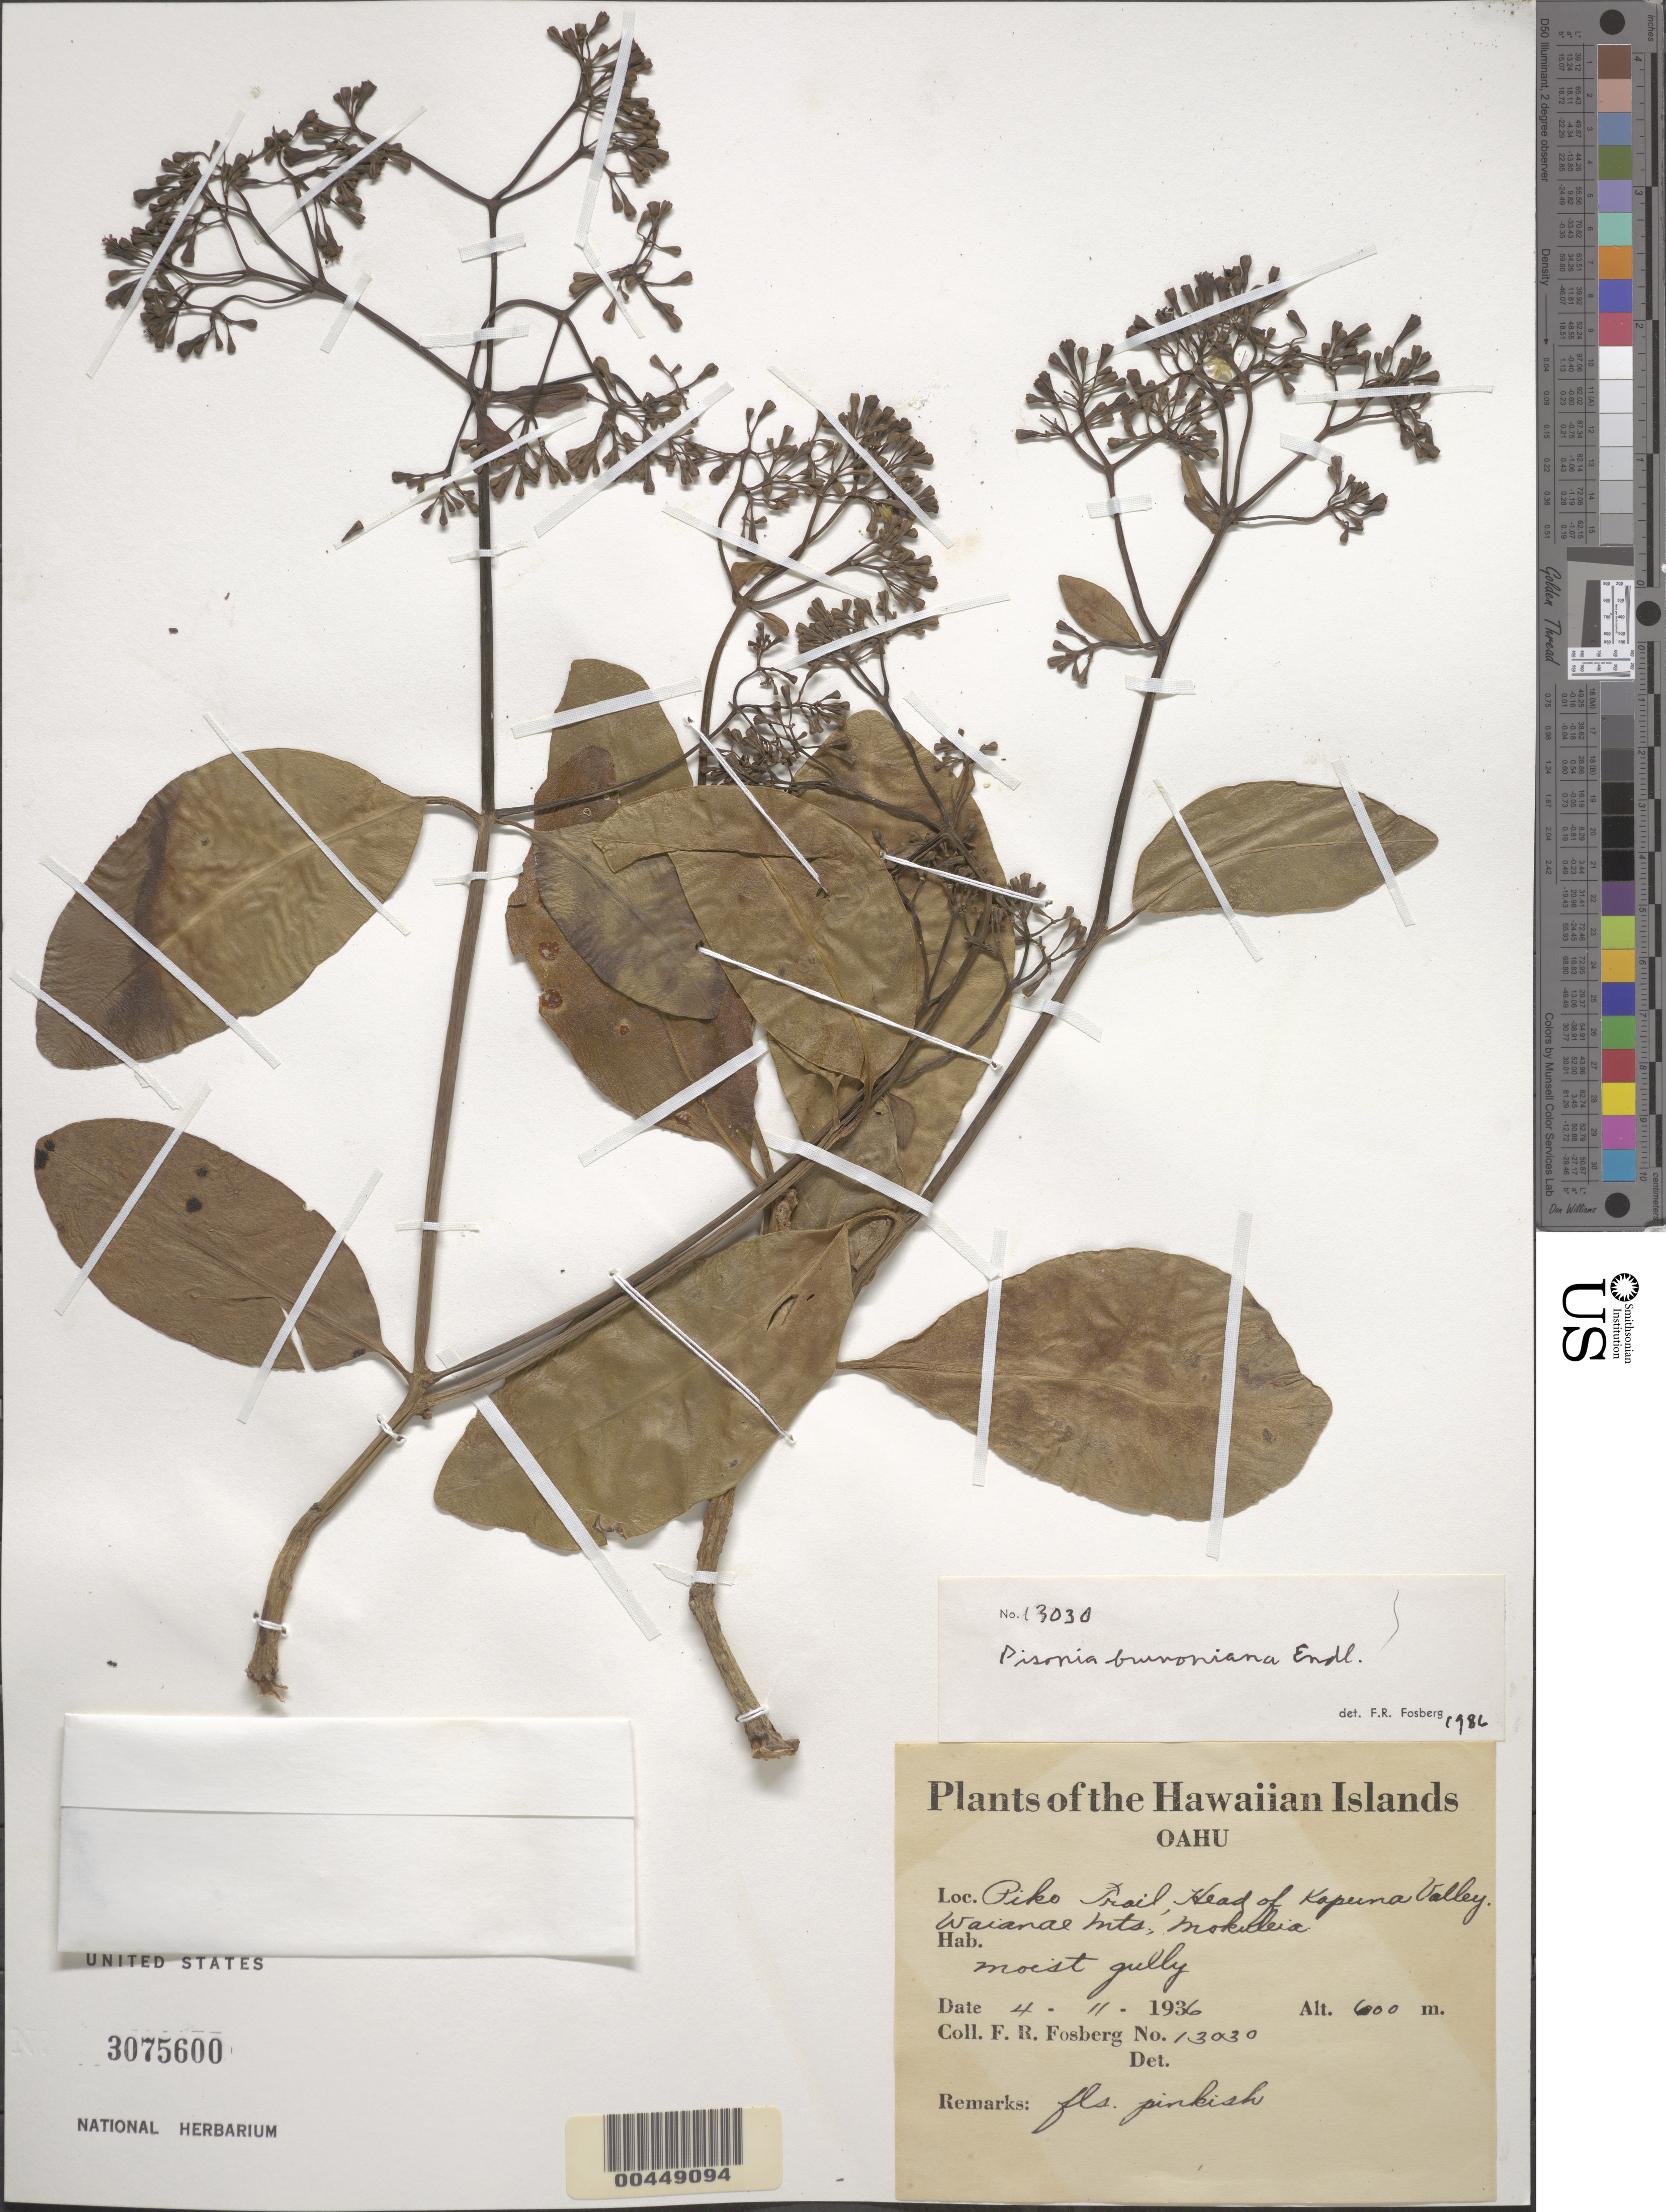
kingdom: Plantae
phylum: Tracheophyta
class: Magnoliopsida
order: Caryophyllales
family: Nyctaginaceae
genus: Ceodes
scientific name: Ceodes brunoniana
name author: (Endl.) Skottsb.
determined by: Wagner, W. L., (BOT), Smithsonian Institution - National Museum of Natural History (UNITED STATES)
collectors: F. R. Fosberg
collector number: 13030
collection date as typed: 11 Apr 1936 or 4 Nov 1936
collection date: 1936-04-11 or 1936-11-04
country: United States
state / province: Hawaii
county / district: Honolulu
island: Oahu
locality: Piko Trail, head of Kapuna Valley, Waianae Mountains, Mokuleia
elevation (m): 600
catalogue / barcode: US 3075600